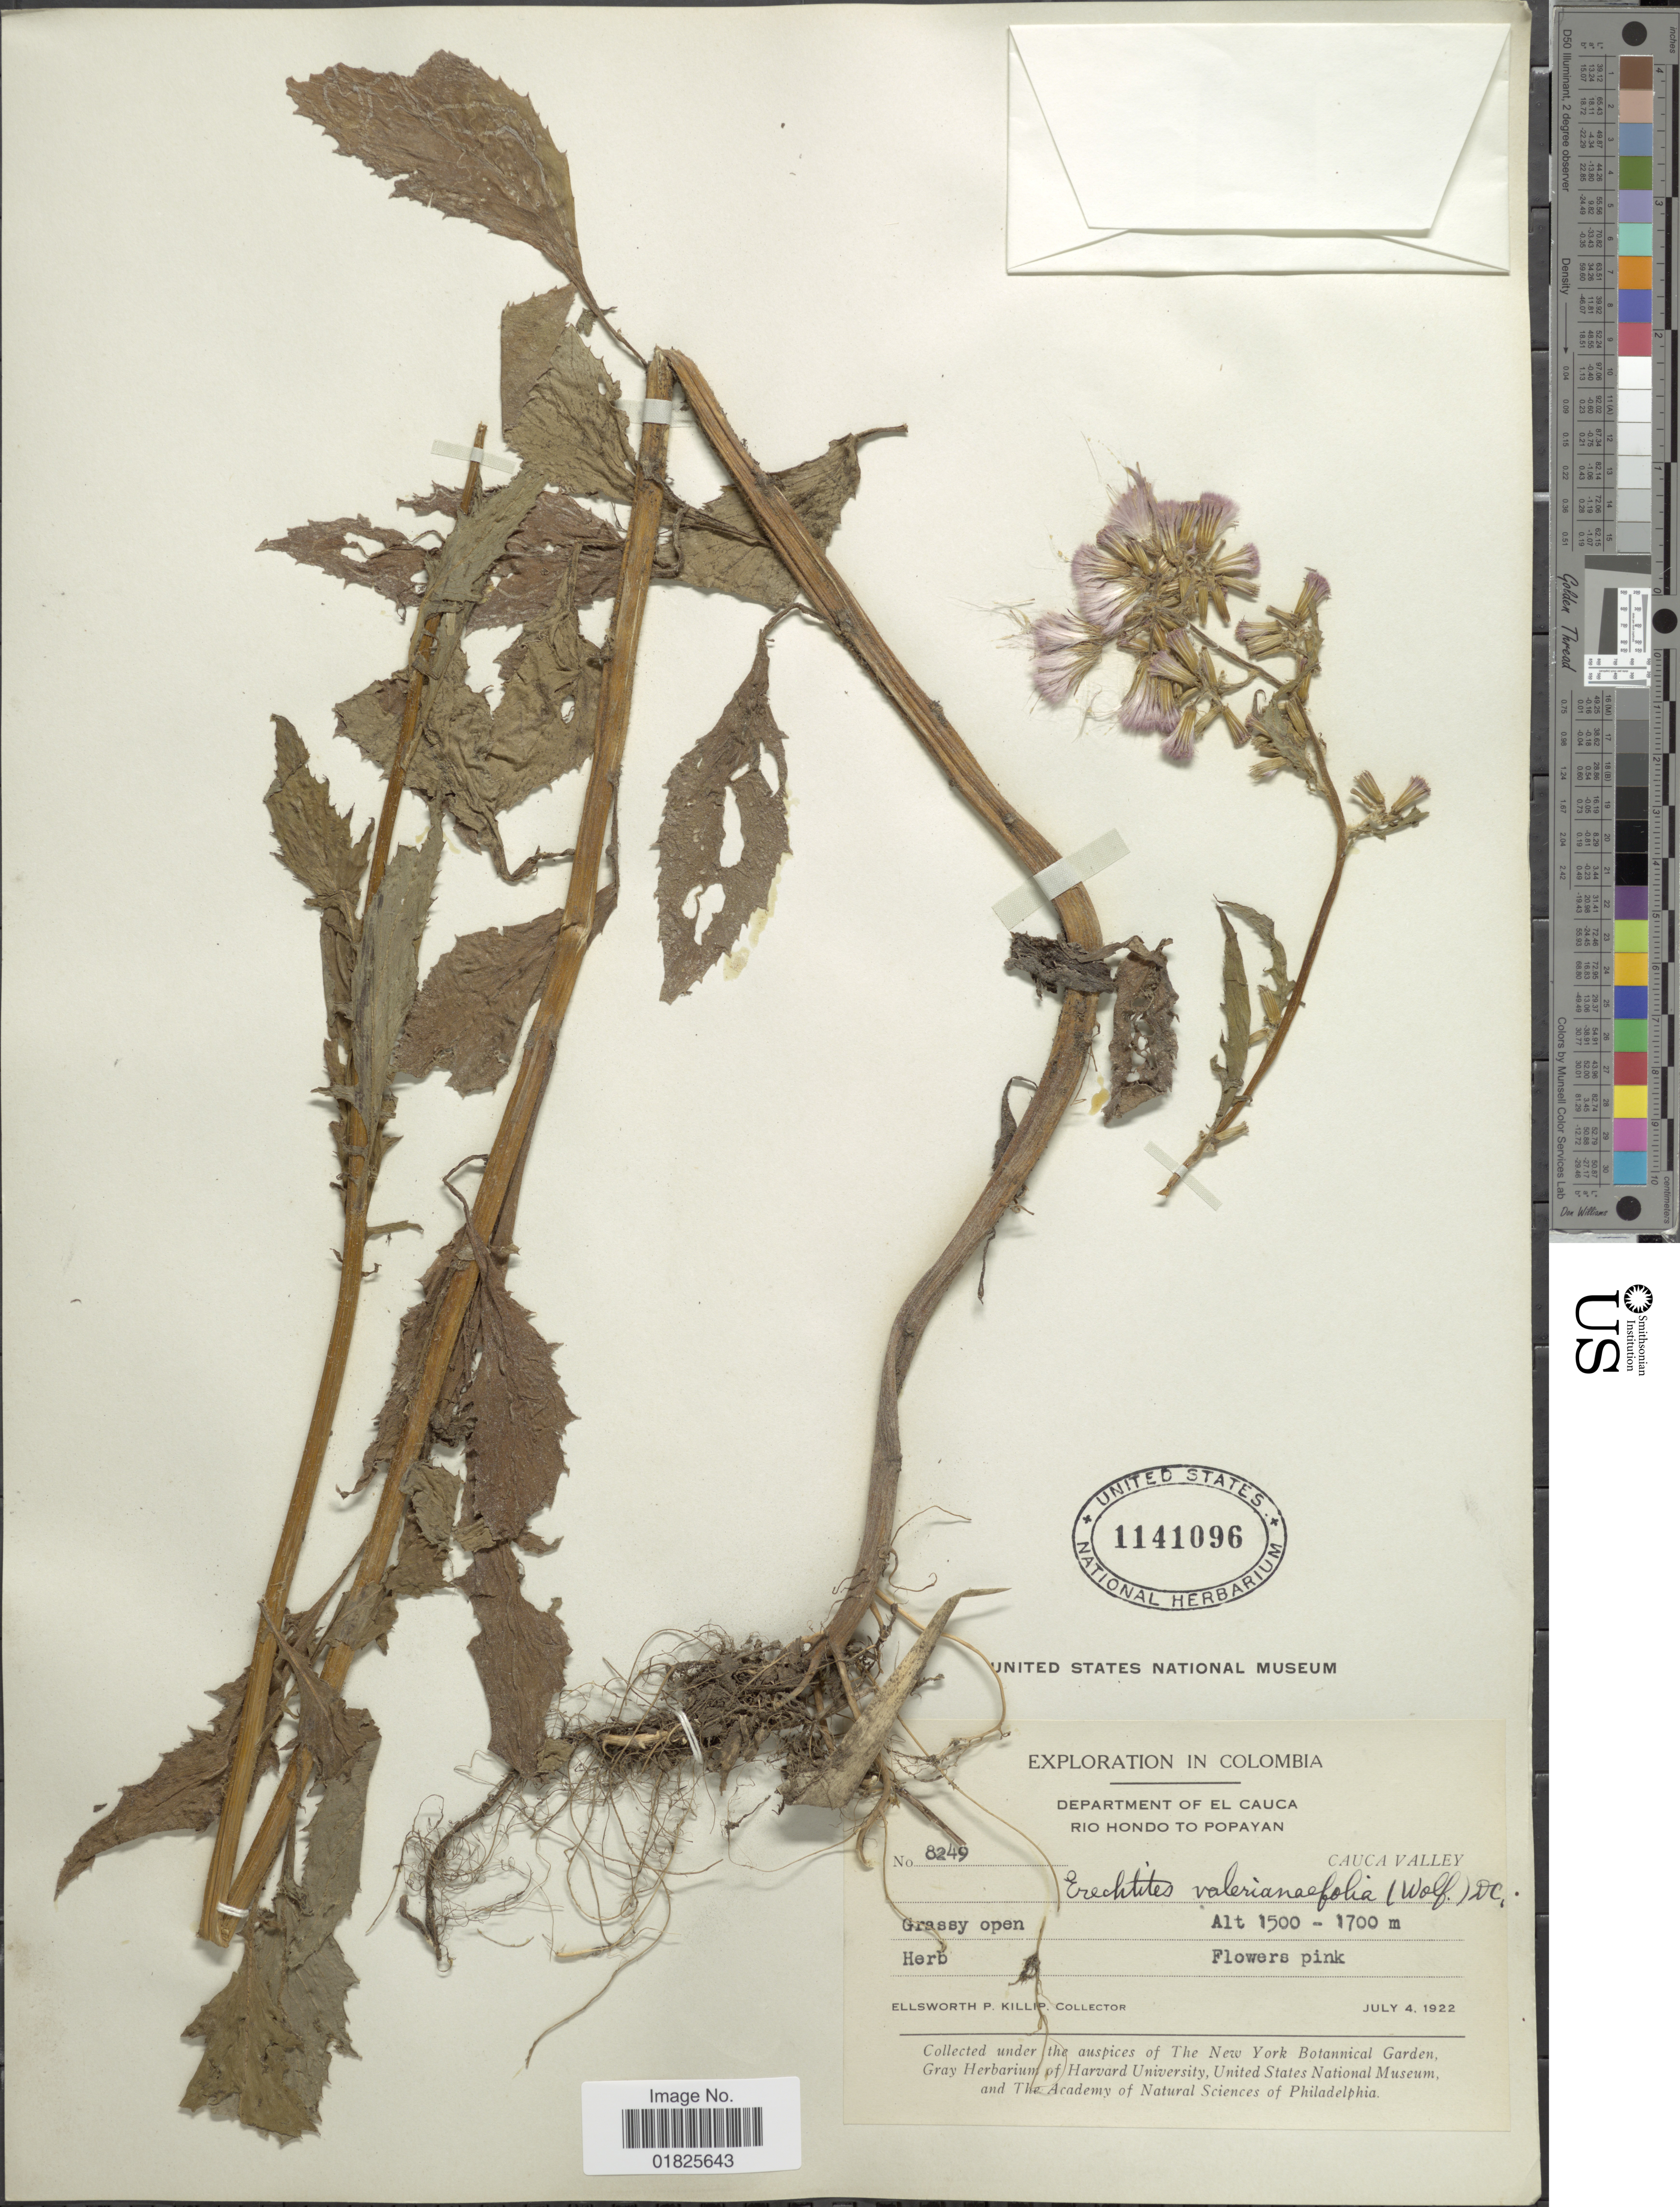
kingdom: Plantae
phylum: Tracheophyta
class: Magnoliopsida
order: Asterales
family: Asteraceae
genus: Erechtites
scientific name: Erechtites valerianifolius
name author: (Link ex Spreng.) DC.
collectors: E. P. Killip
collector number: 8249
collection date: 1922-07-04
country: Colombia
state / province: Valle del Cauca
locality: Rio Hondo to Popayan, Cauca Valley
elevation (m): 1500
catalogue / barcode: US 1141096